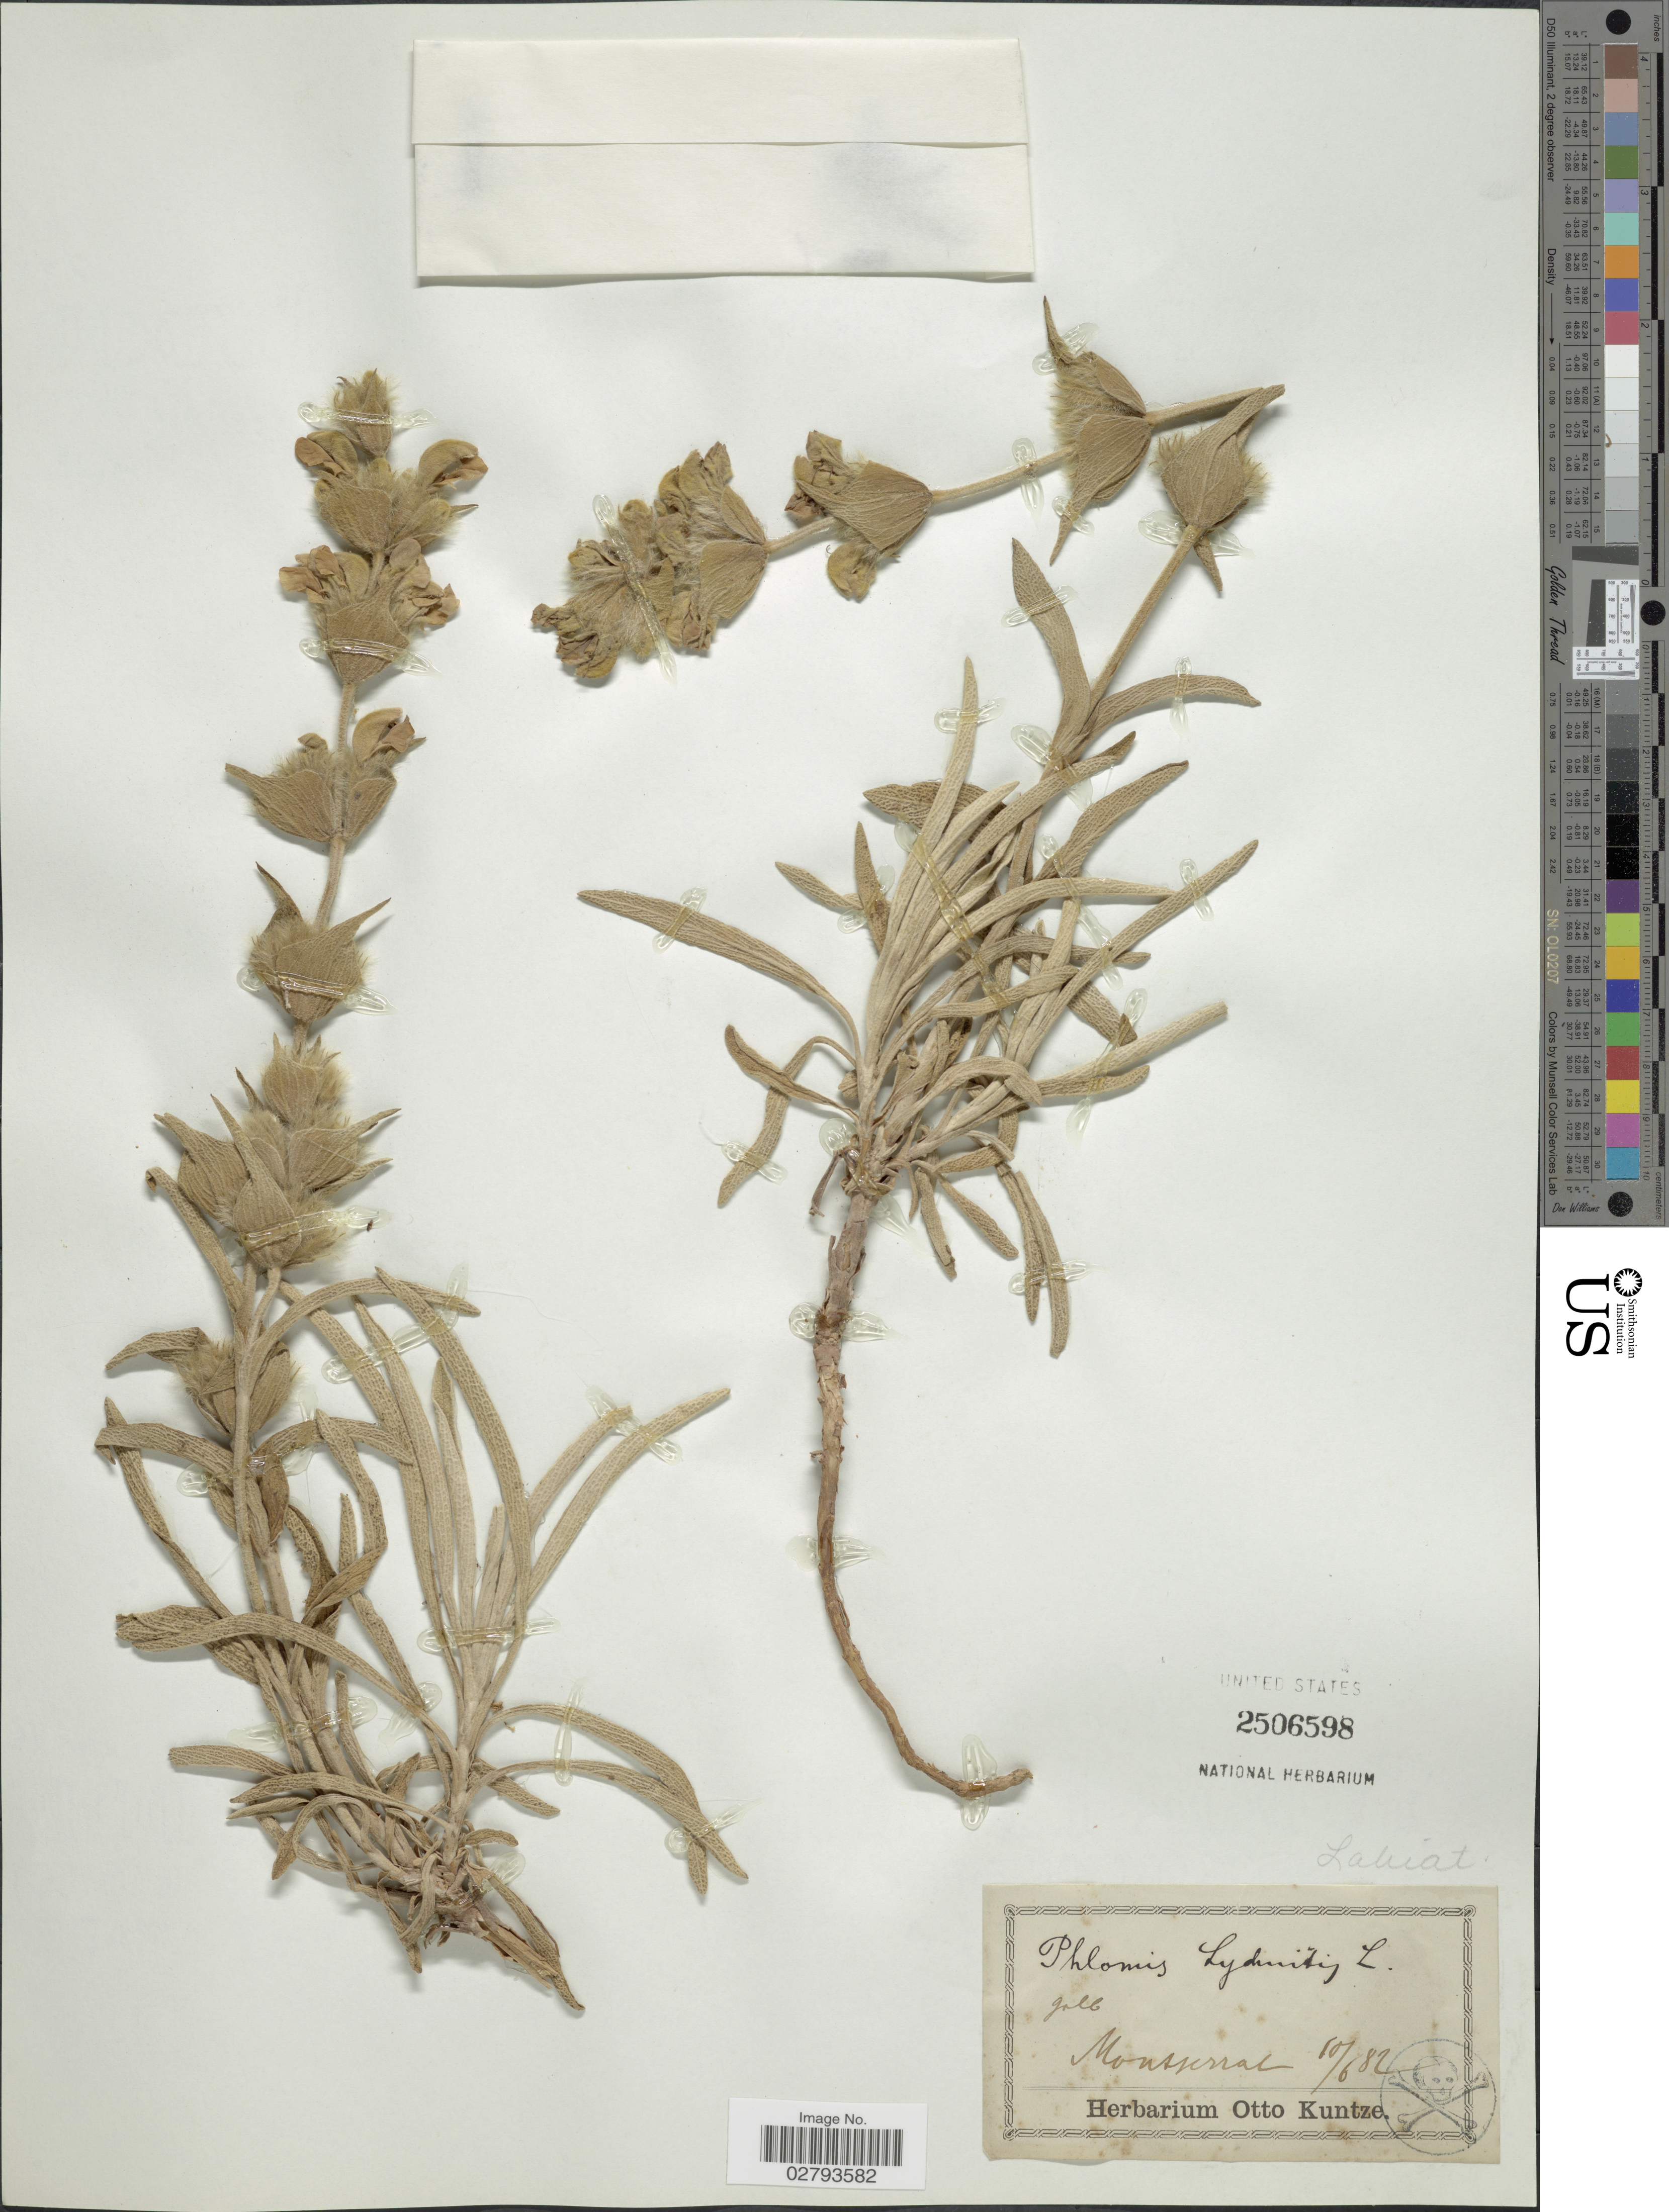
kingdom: Plantae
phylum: Tracheophyta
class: Magnoliopsida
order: Lamiales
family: Lamiaceae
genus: Phlomis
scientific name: Phlomis lychnitis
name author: L.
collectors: ex herb. Otto Kuntze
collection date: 1882-06-10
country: Spain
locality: Montserrat.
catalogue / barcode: US 2506598